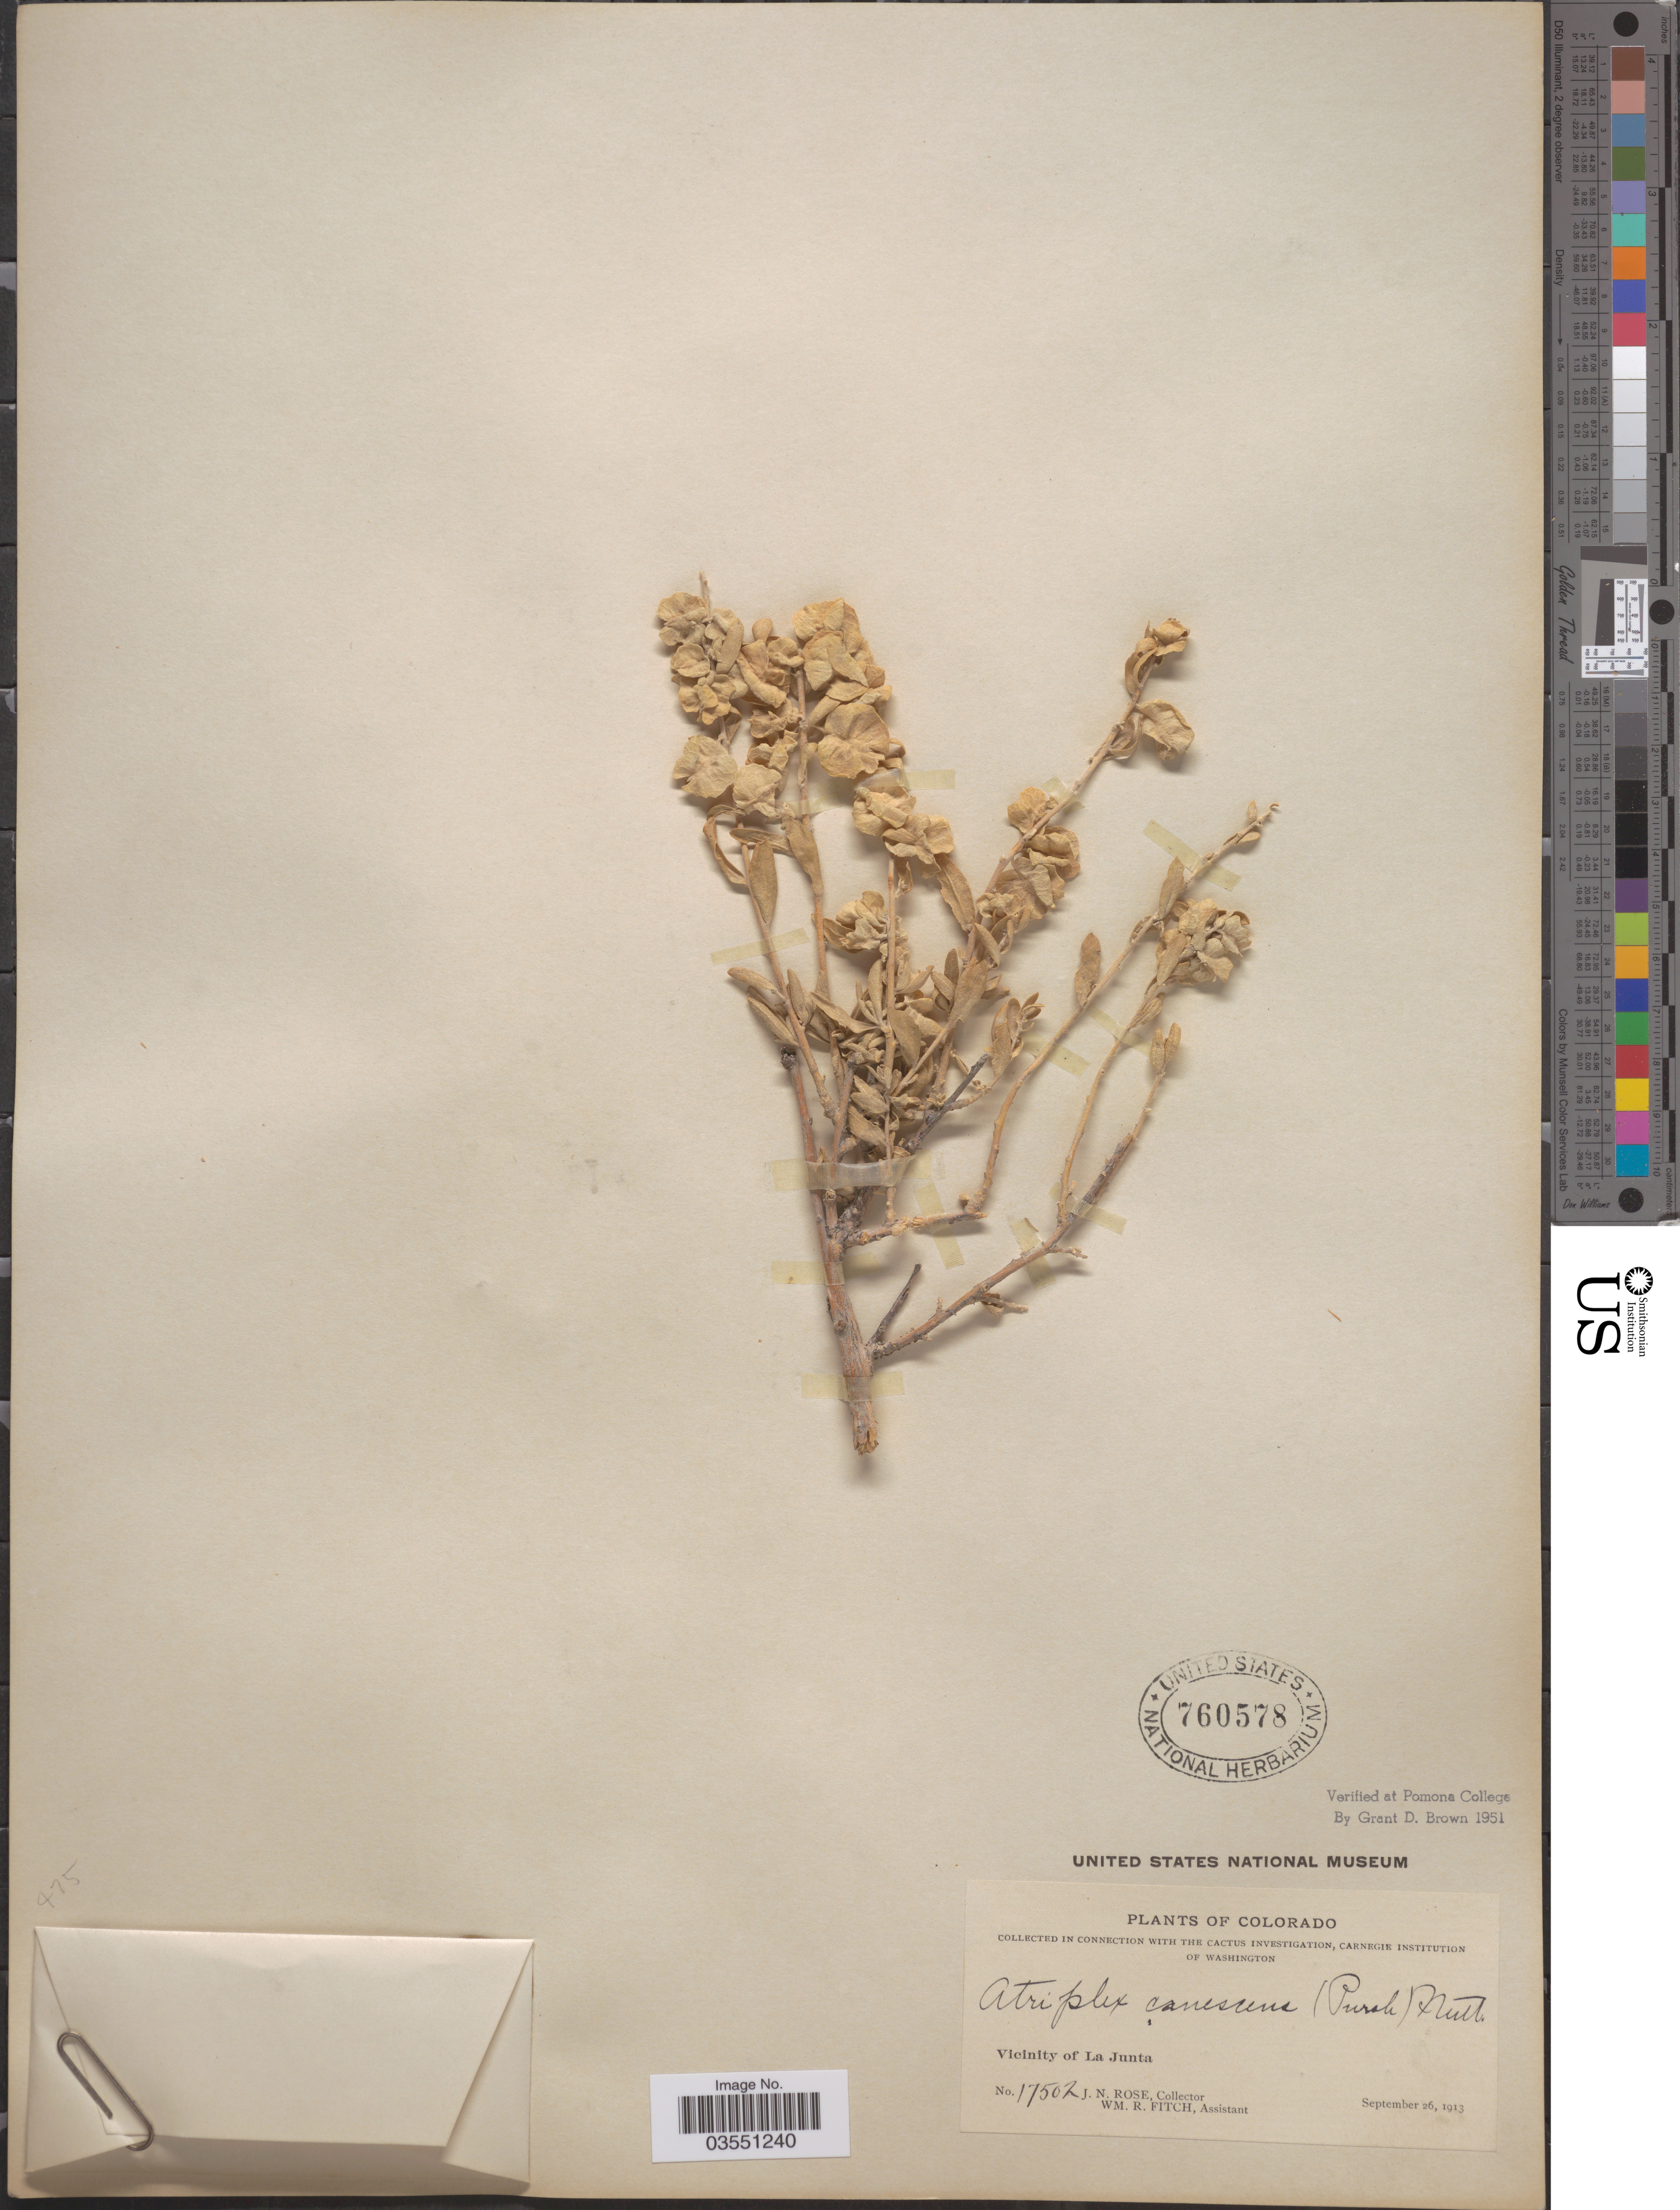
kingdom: Plantae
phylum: Tracheophyta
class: Magnoliopsida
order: Caryophyllales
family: Amaranthaceae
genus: Atriplex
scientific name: Atriplex canescens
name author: (Pursh) Nutt.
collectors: J. N. Rose & W. R. Fitch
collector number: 17502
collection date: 1913-09-26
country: United States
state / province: Colorado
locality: Vicinity of La Junta.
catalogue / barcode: US 760578